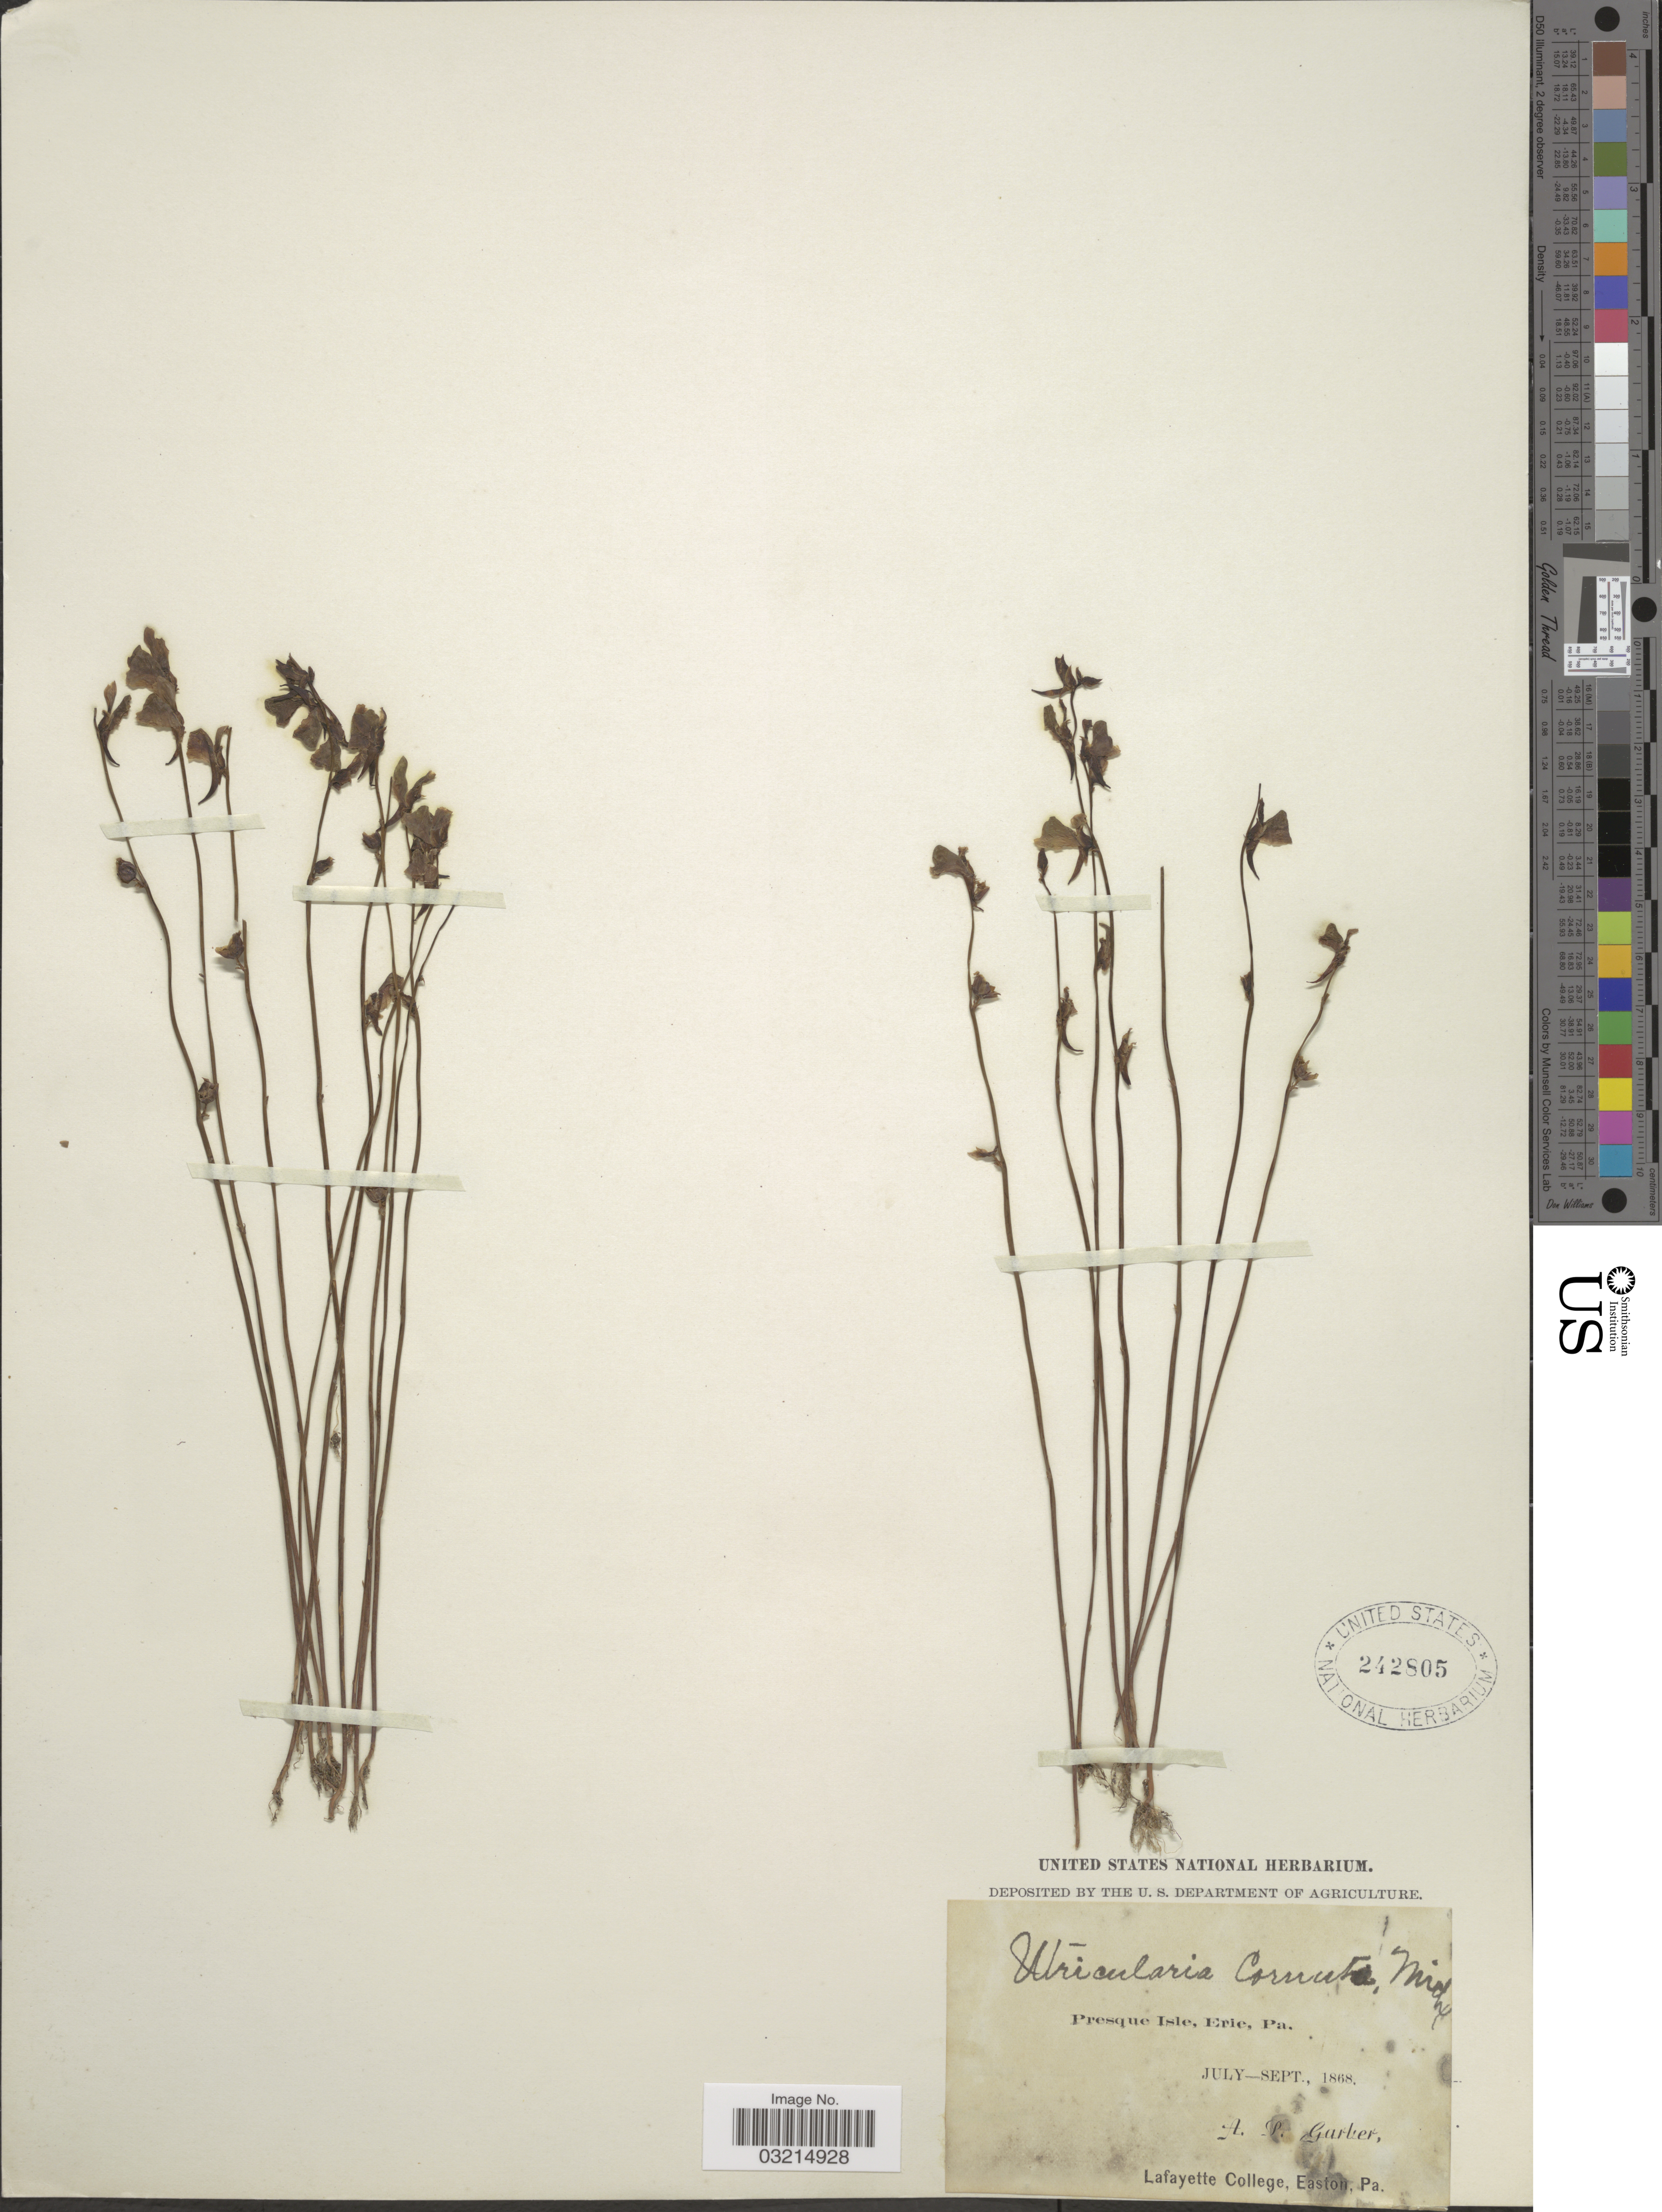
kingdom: Plantae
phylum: Tracheophyta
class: Magnoliopsida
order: Lamiales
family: Lentibulariaceae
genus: Utricularia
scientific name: Utricularia cornuta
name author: Michx.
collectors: A. P. Garber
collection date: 1868-07/1868-09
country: United States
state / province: Pennsylvania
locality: Presque Isle, Erie.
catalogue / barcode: US 242805